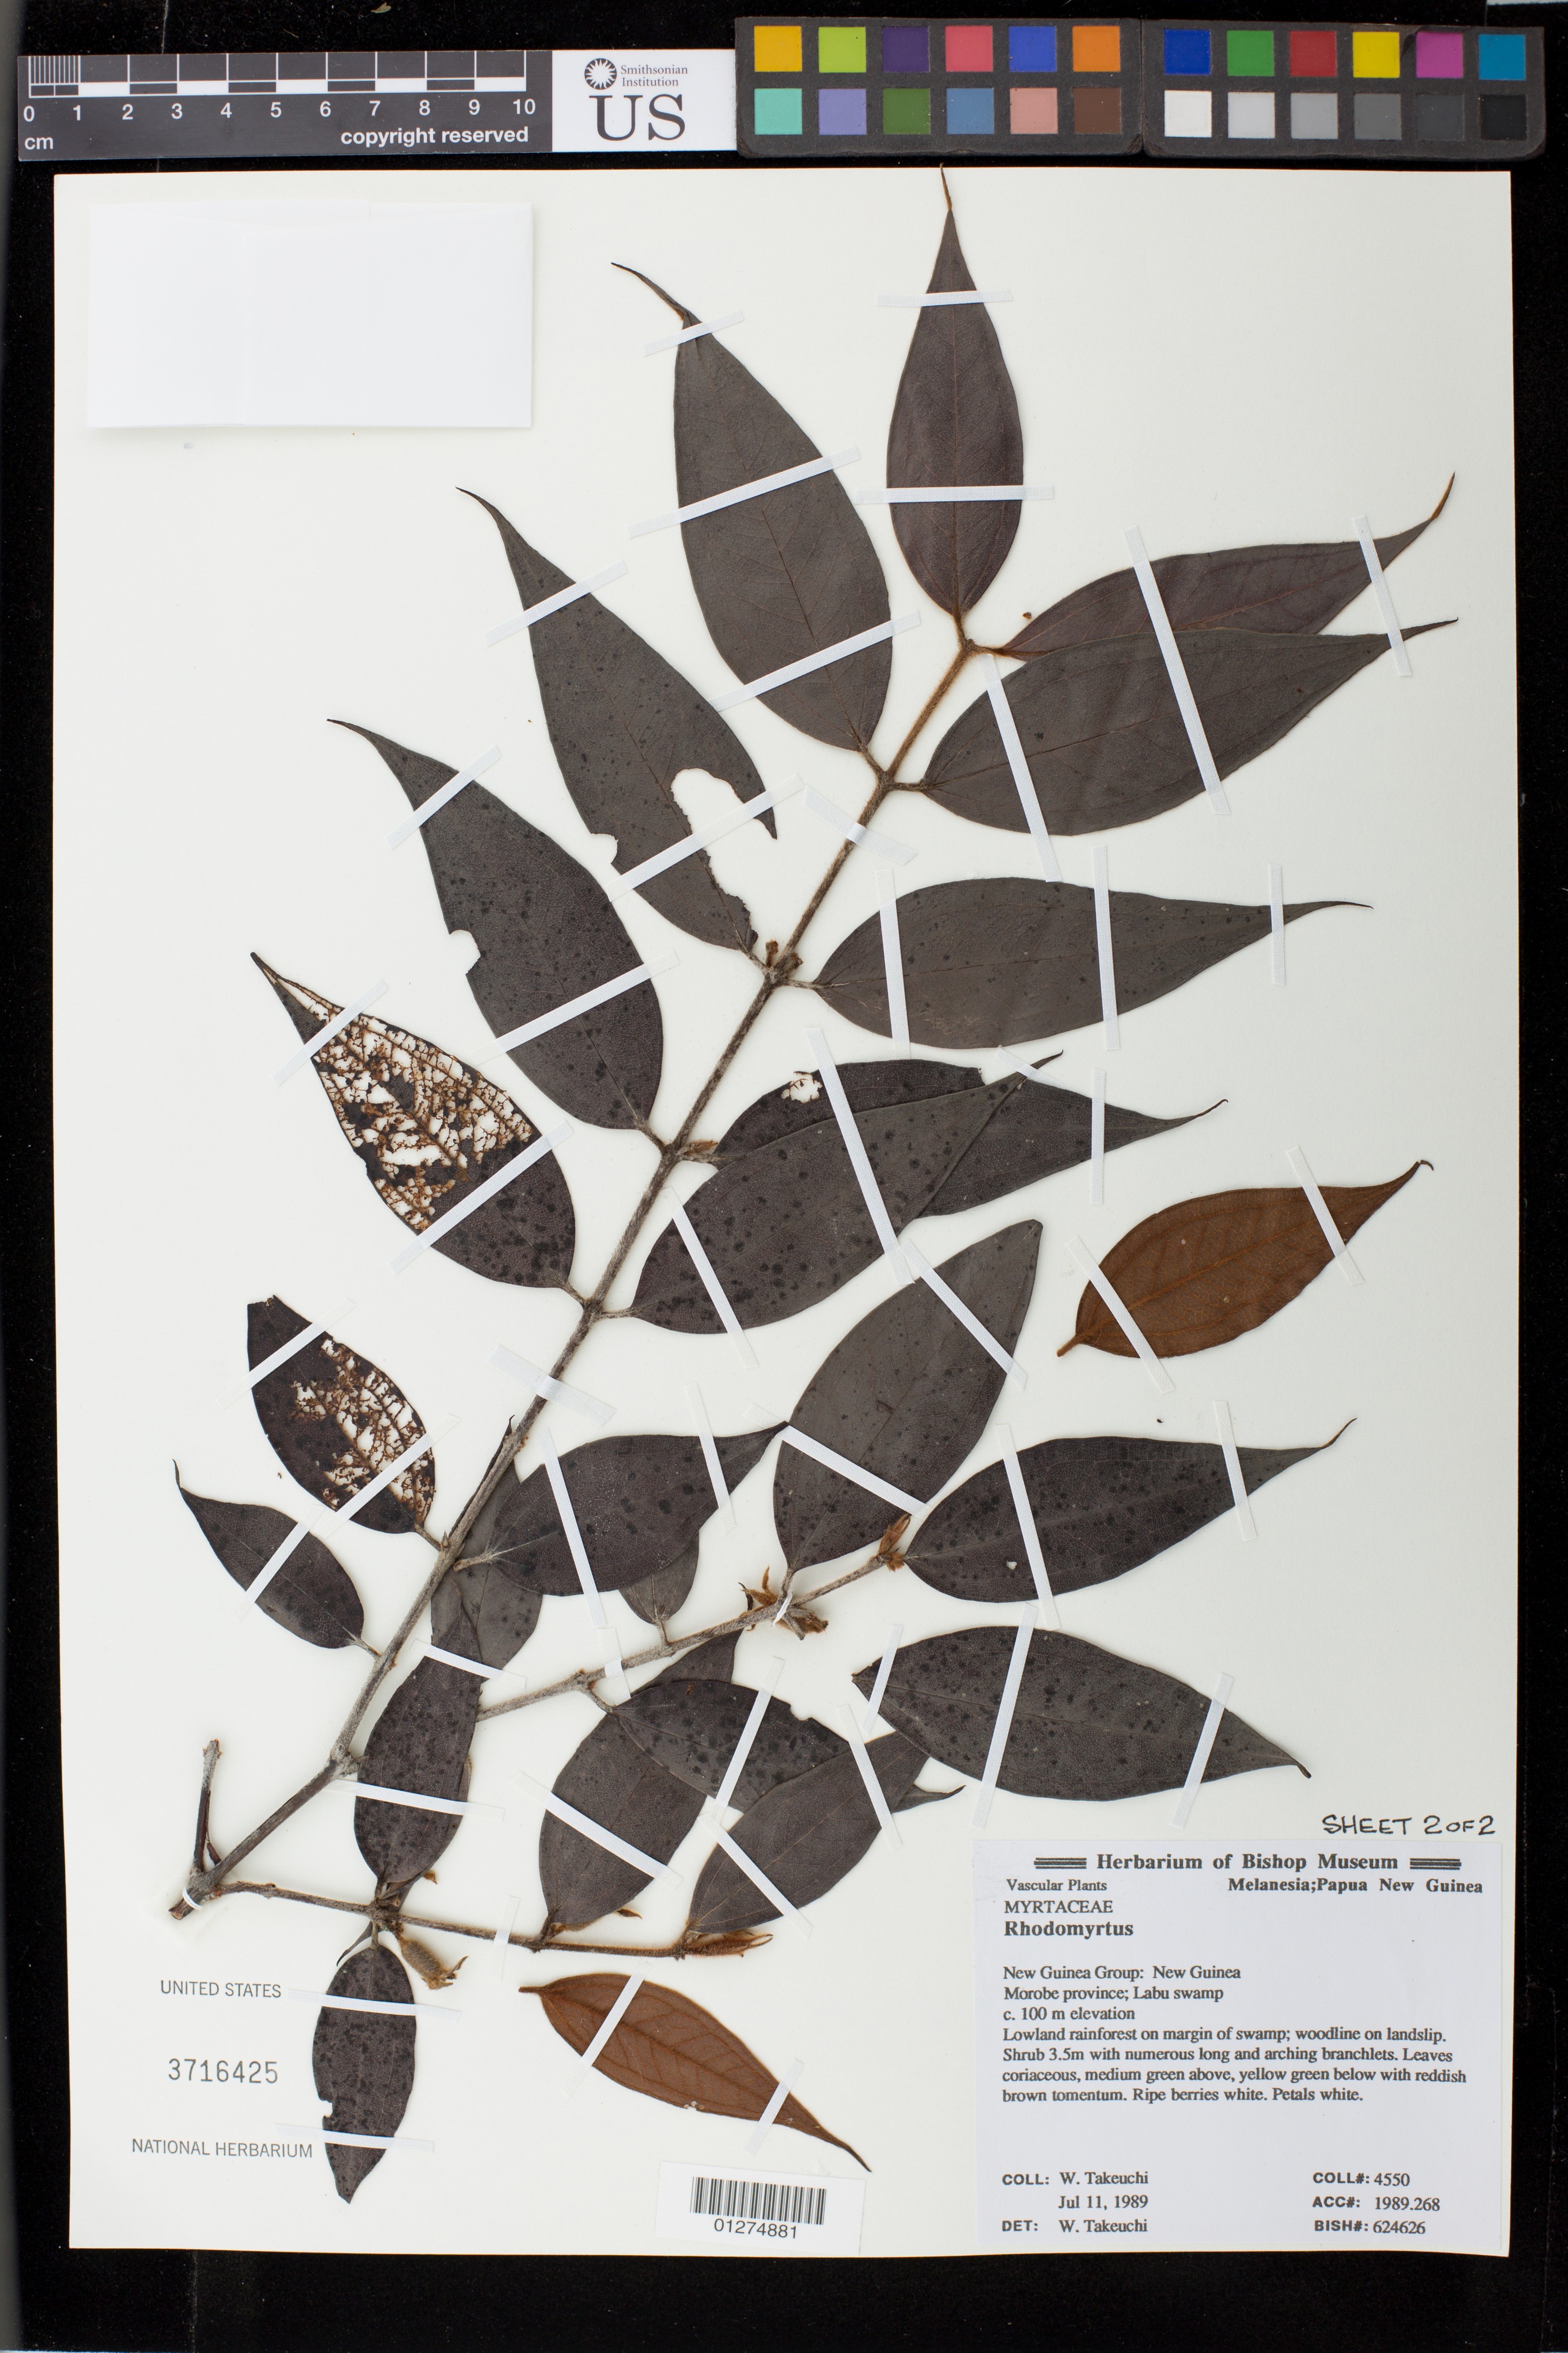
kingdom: Plantae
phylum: Tracheophyta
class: Magnoliopsida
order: Myrtales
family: Myrtaceae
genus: Rhodomyrtus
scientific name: Rhodomyrtus sp.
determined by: Takeuchi, W.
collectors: W. N. Takeuchi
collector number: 45550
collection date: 1989-07-11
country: Papua New Guinea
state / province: Morobe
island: New Guinea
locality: Labu swamp.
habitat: lowland rainforest on margin of swamp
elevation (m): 100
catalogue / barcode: US 3716425